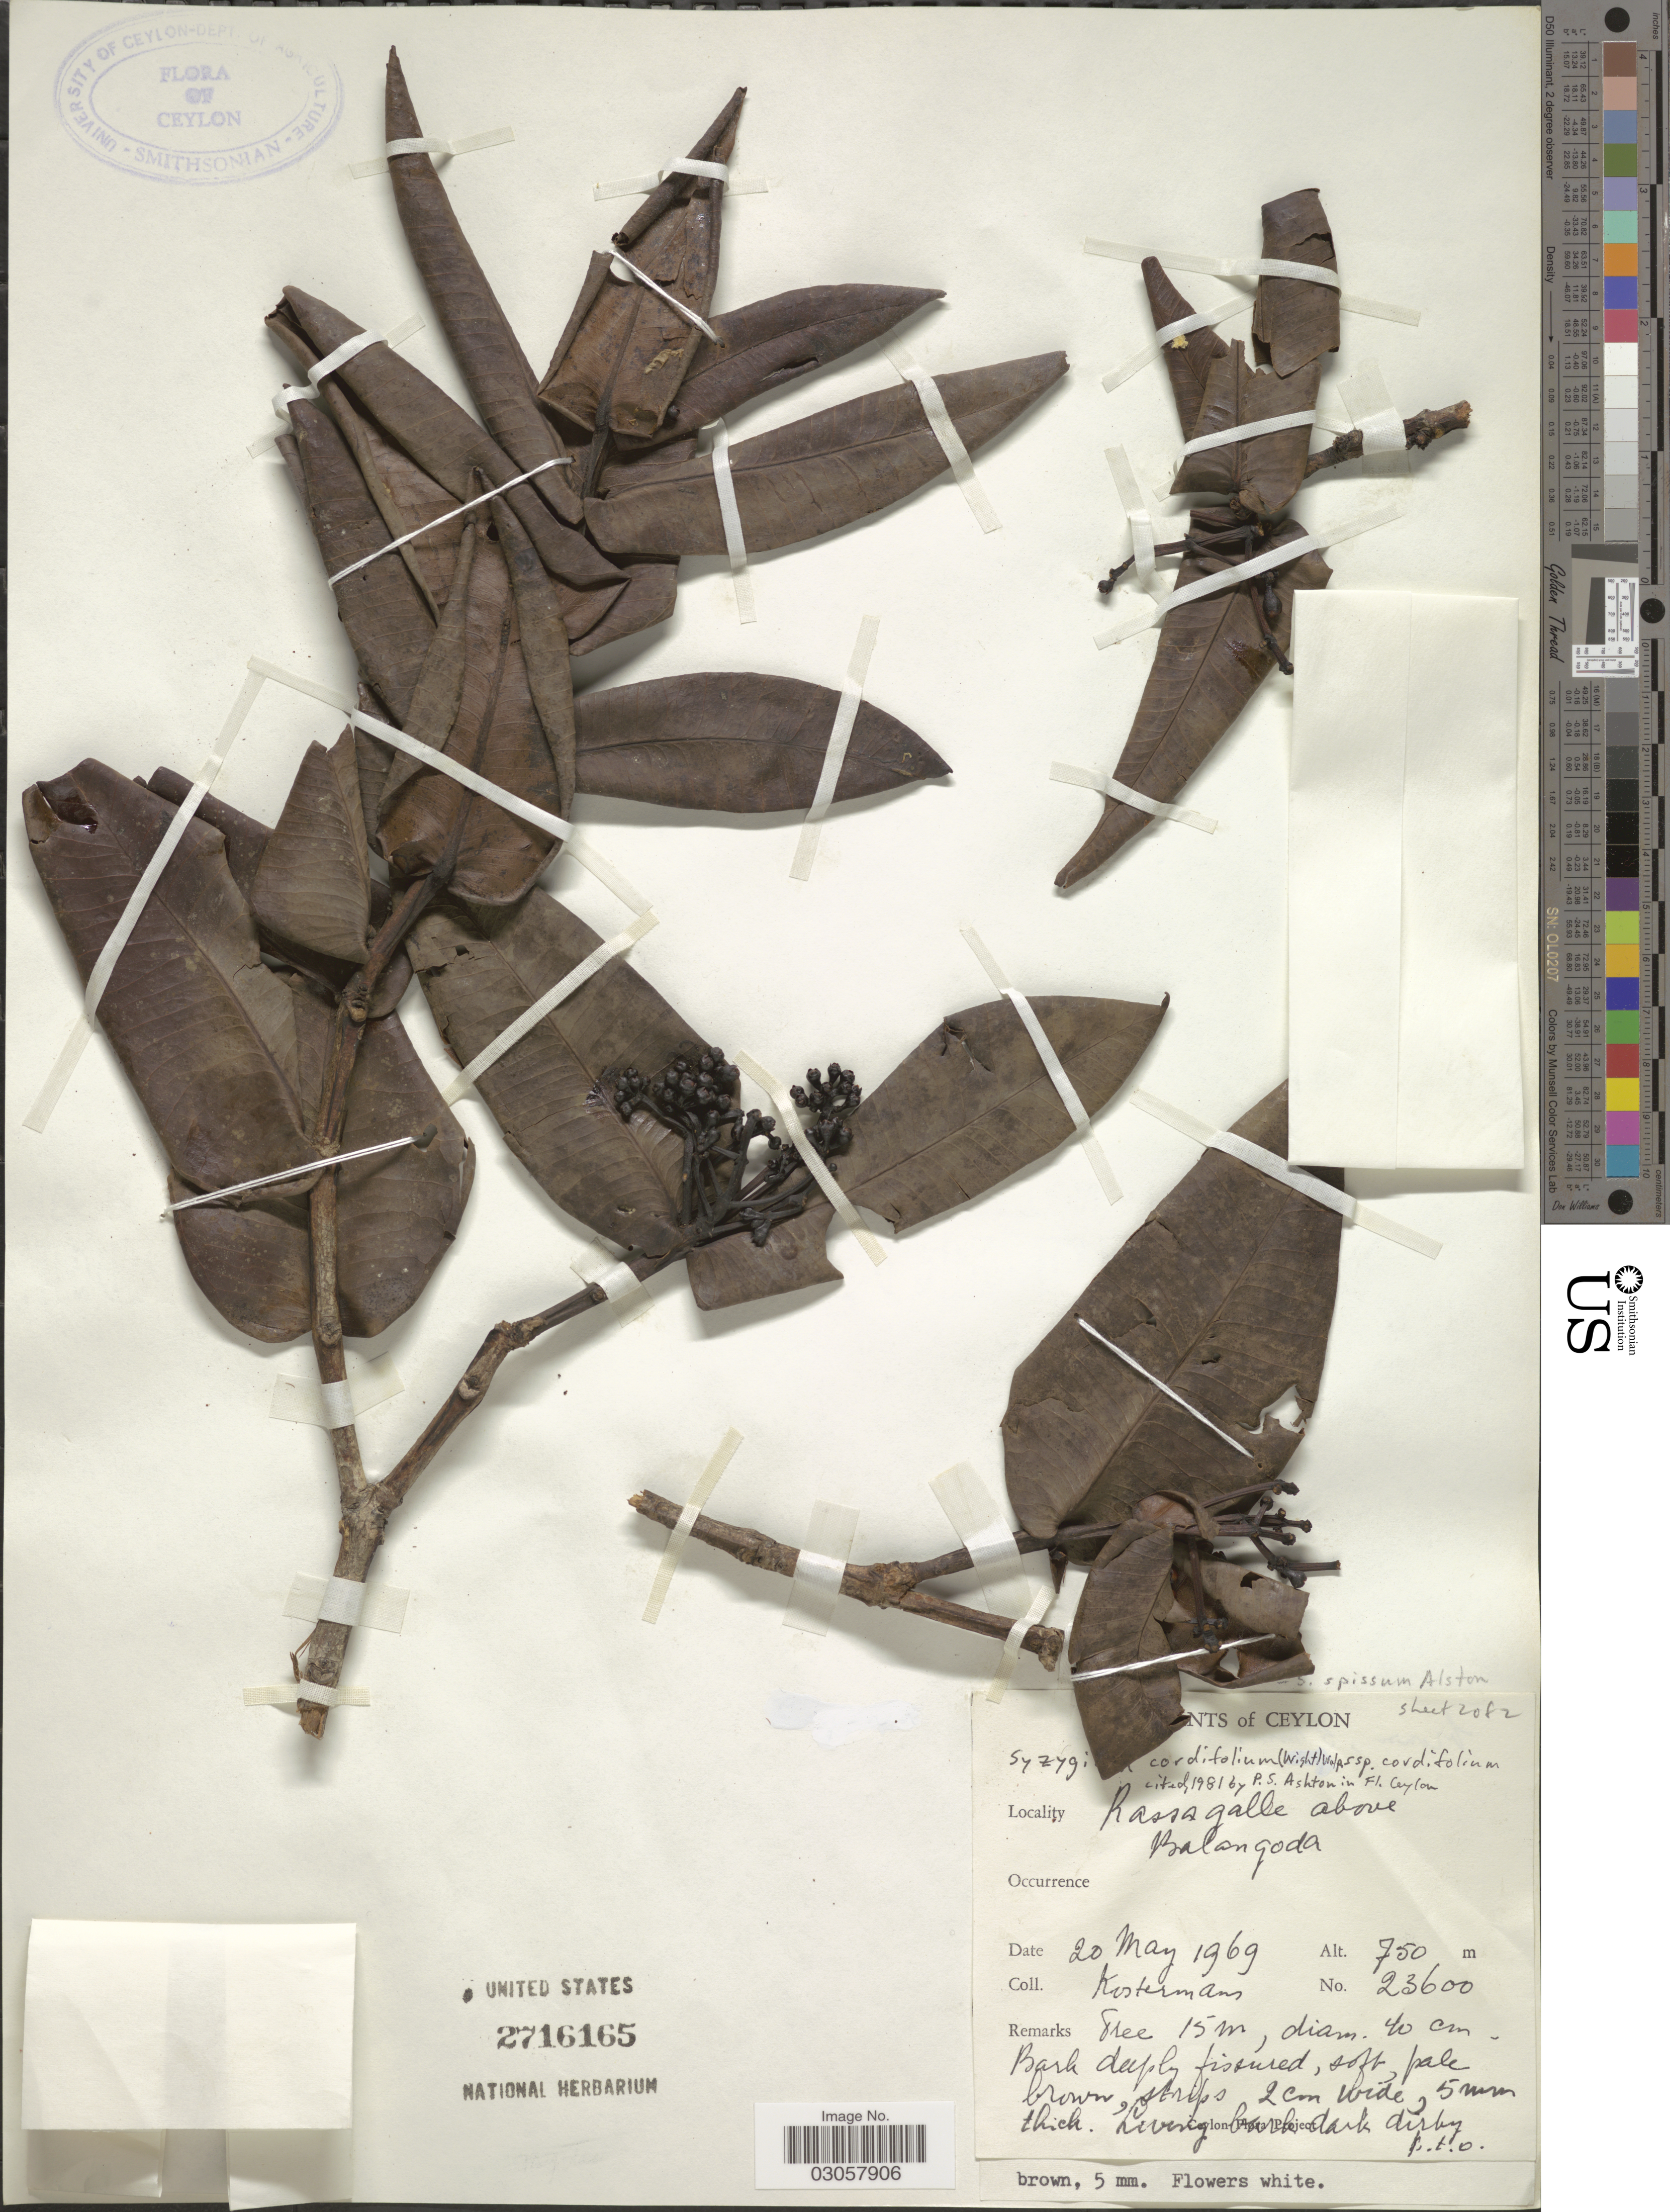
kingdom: Plantae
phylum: Tracheophyta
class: Magnoliopsida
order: Myrtales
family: Myrtaceae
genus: Syzygium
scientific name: Syzygium spissum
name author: Alston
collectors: Kostermans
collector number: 23600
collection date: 1969-05-20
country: Sri Lanka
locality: Ceylon. Rassagalle above Balangoda.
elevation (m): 750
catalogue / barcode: US 2716165